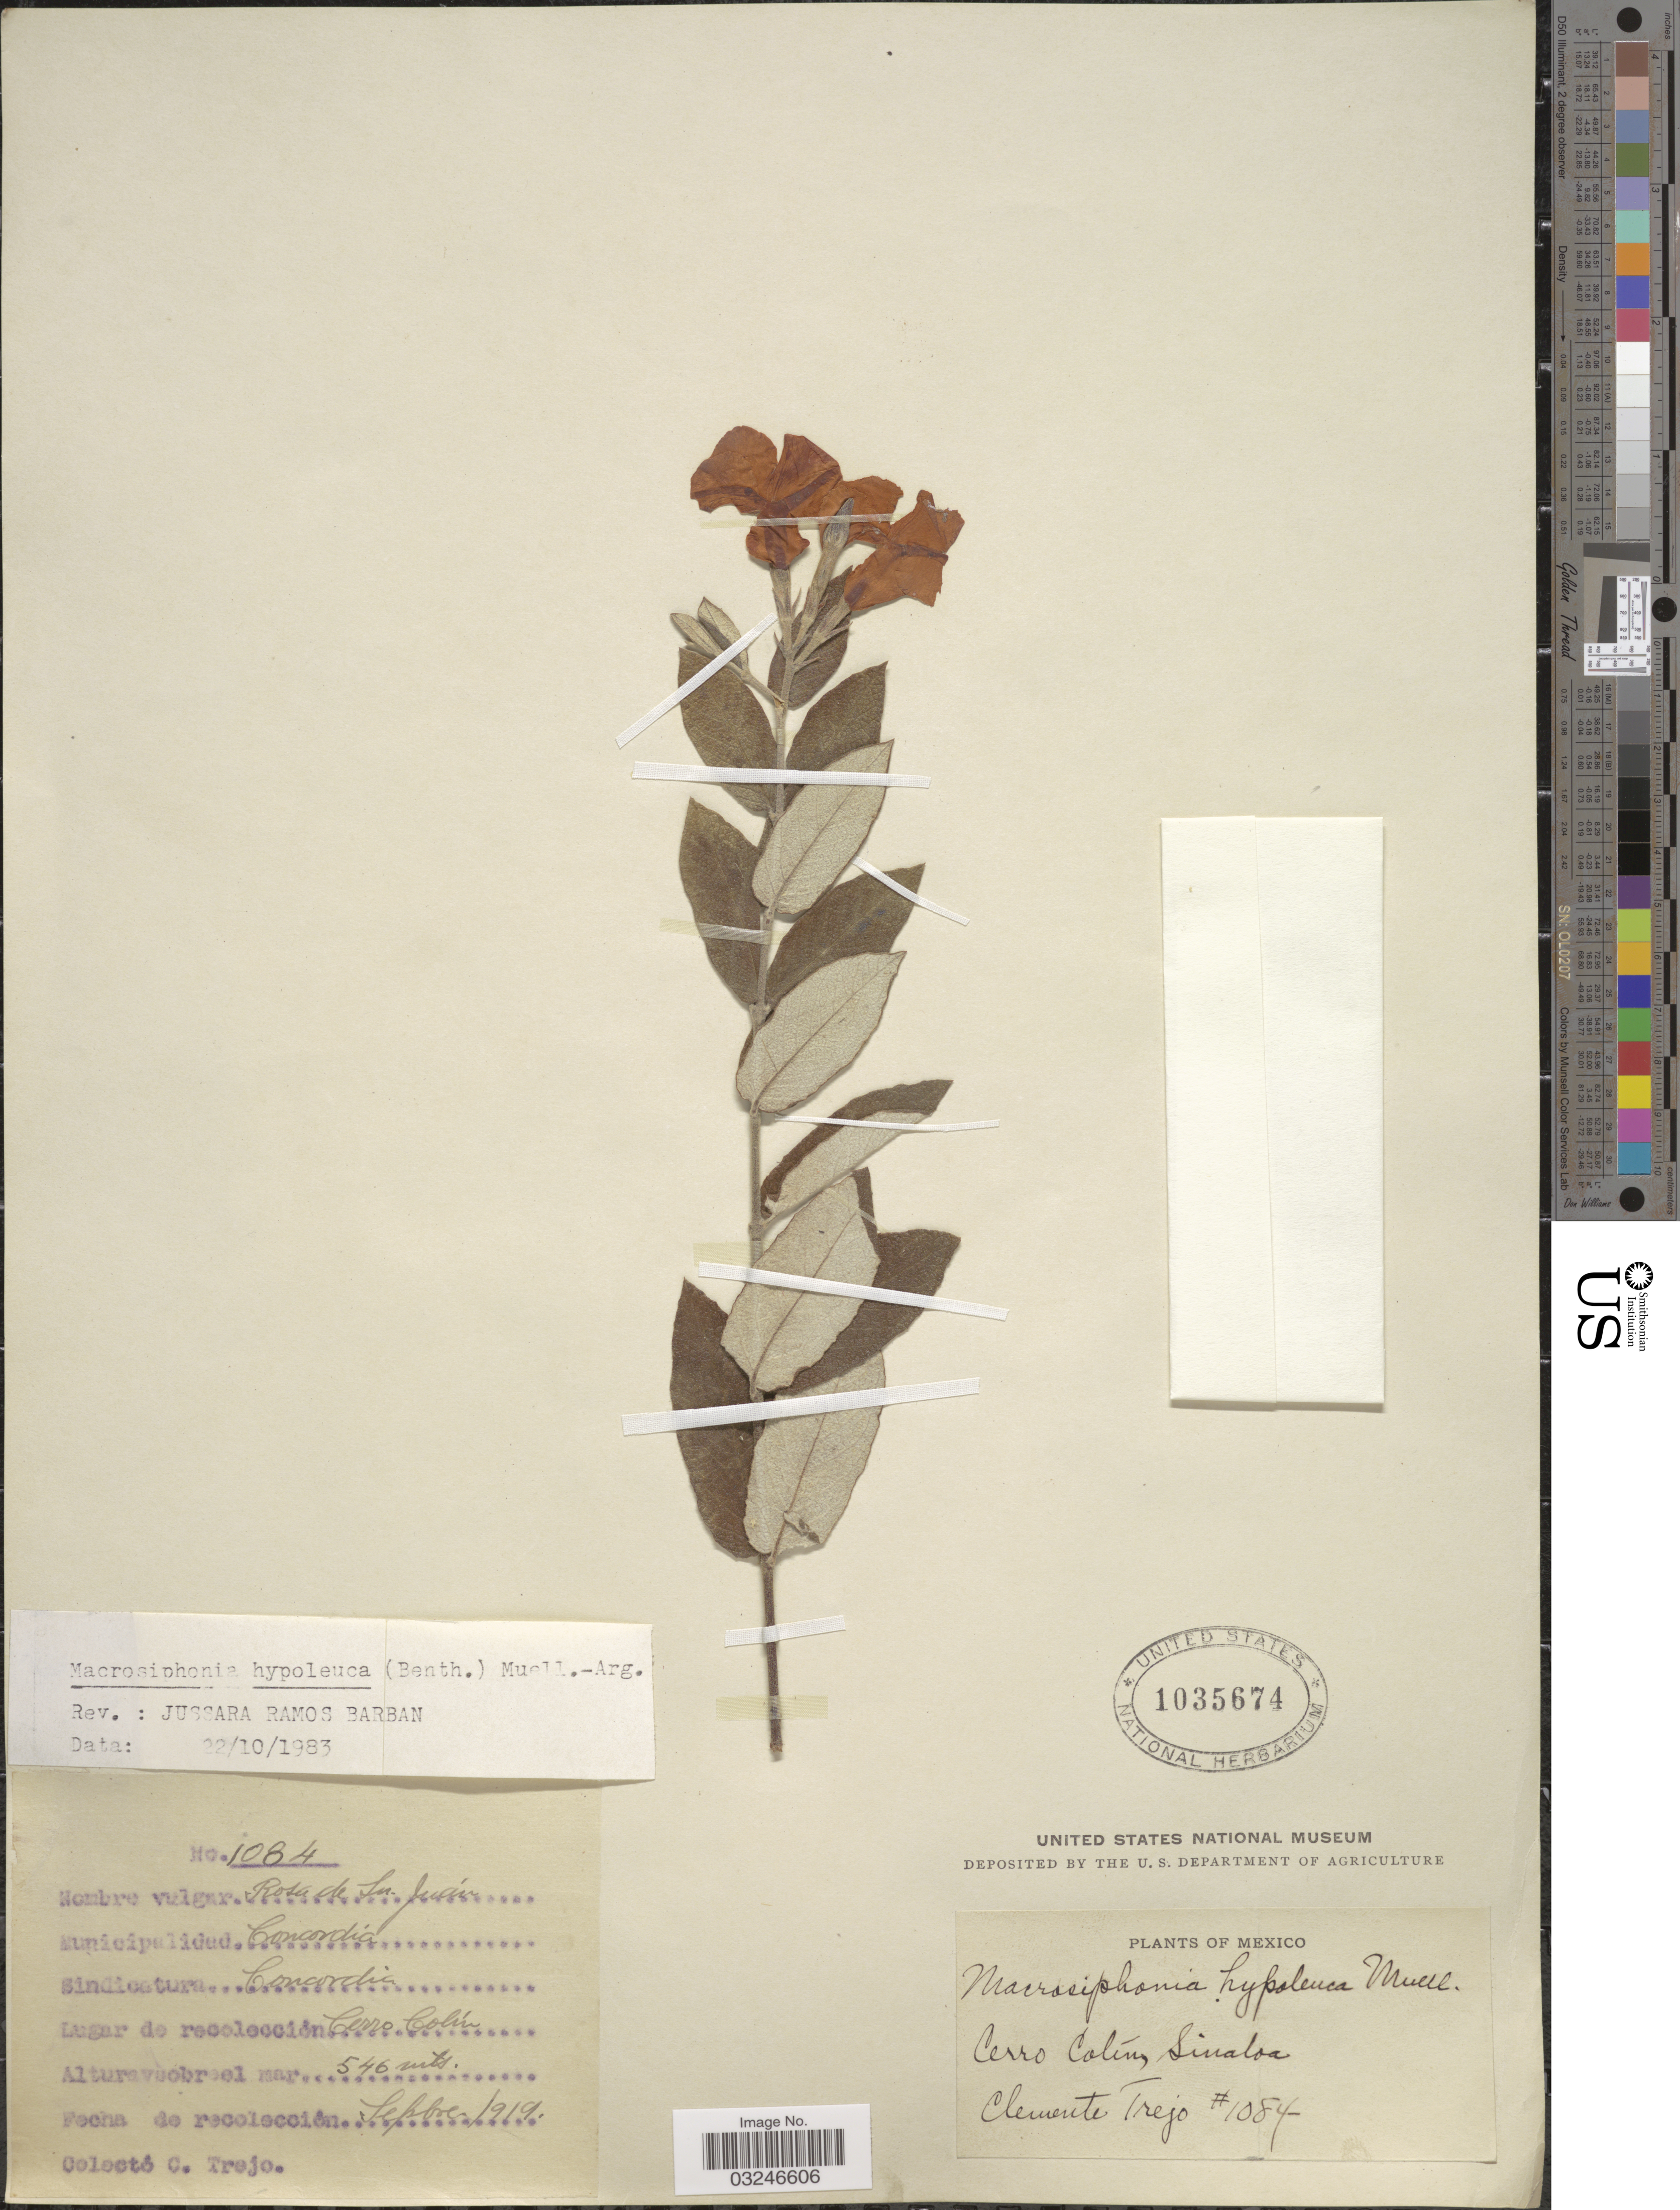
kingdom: Plantae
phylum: Tracheophyta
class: Magnoliopsida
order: Gentianales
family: Apocynaceae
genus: Macrosiphonia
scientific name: Macrosiphonia hypoleuca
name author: (Benth.) Müll. Arg.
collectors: C. Trejo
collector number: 1084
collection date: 1919-09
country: Mexico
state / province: Sinaloa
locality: Cerro Colín. Municipalidad Concordia. Sindicatura Concordia [unsure placement].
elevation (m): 546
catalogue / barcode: US 1035674